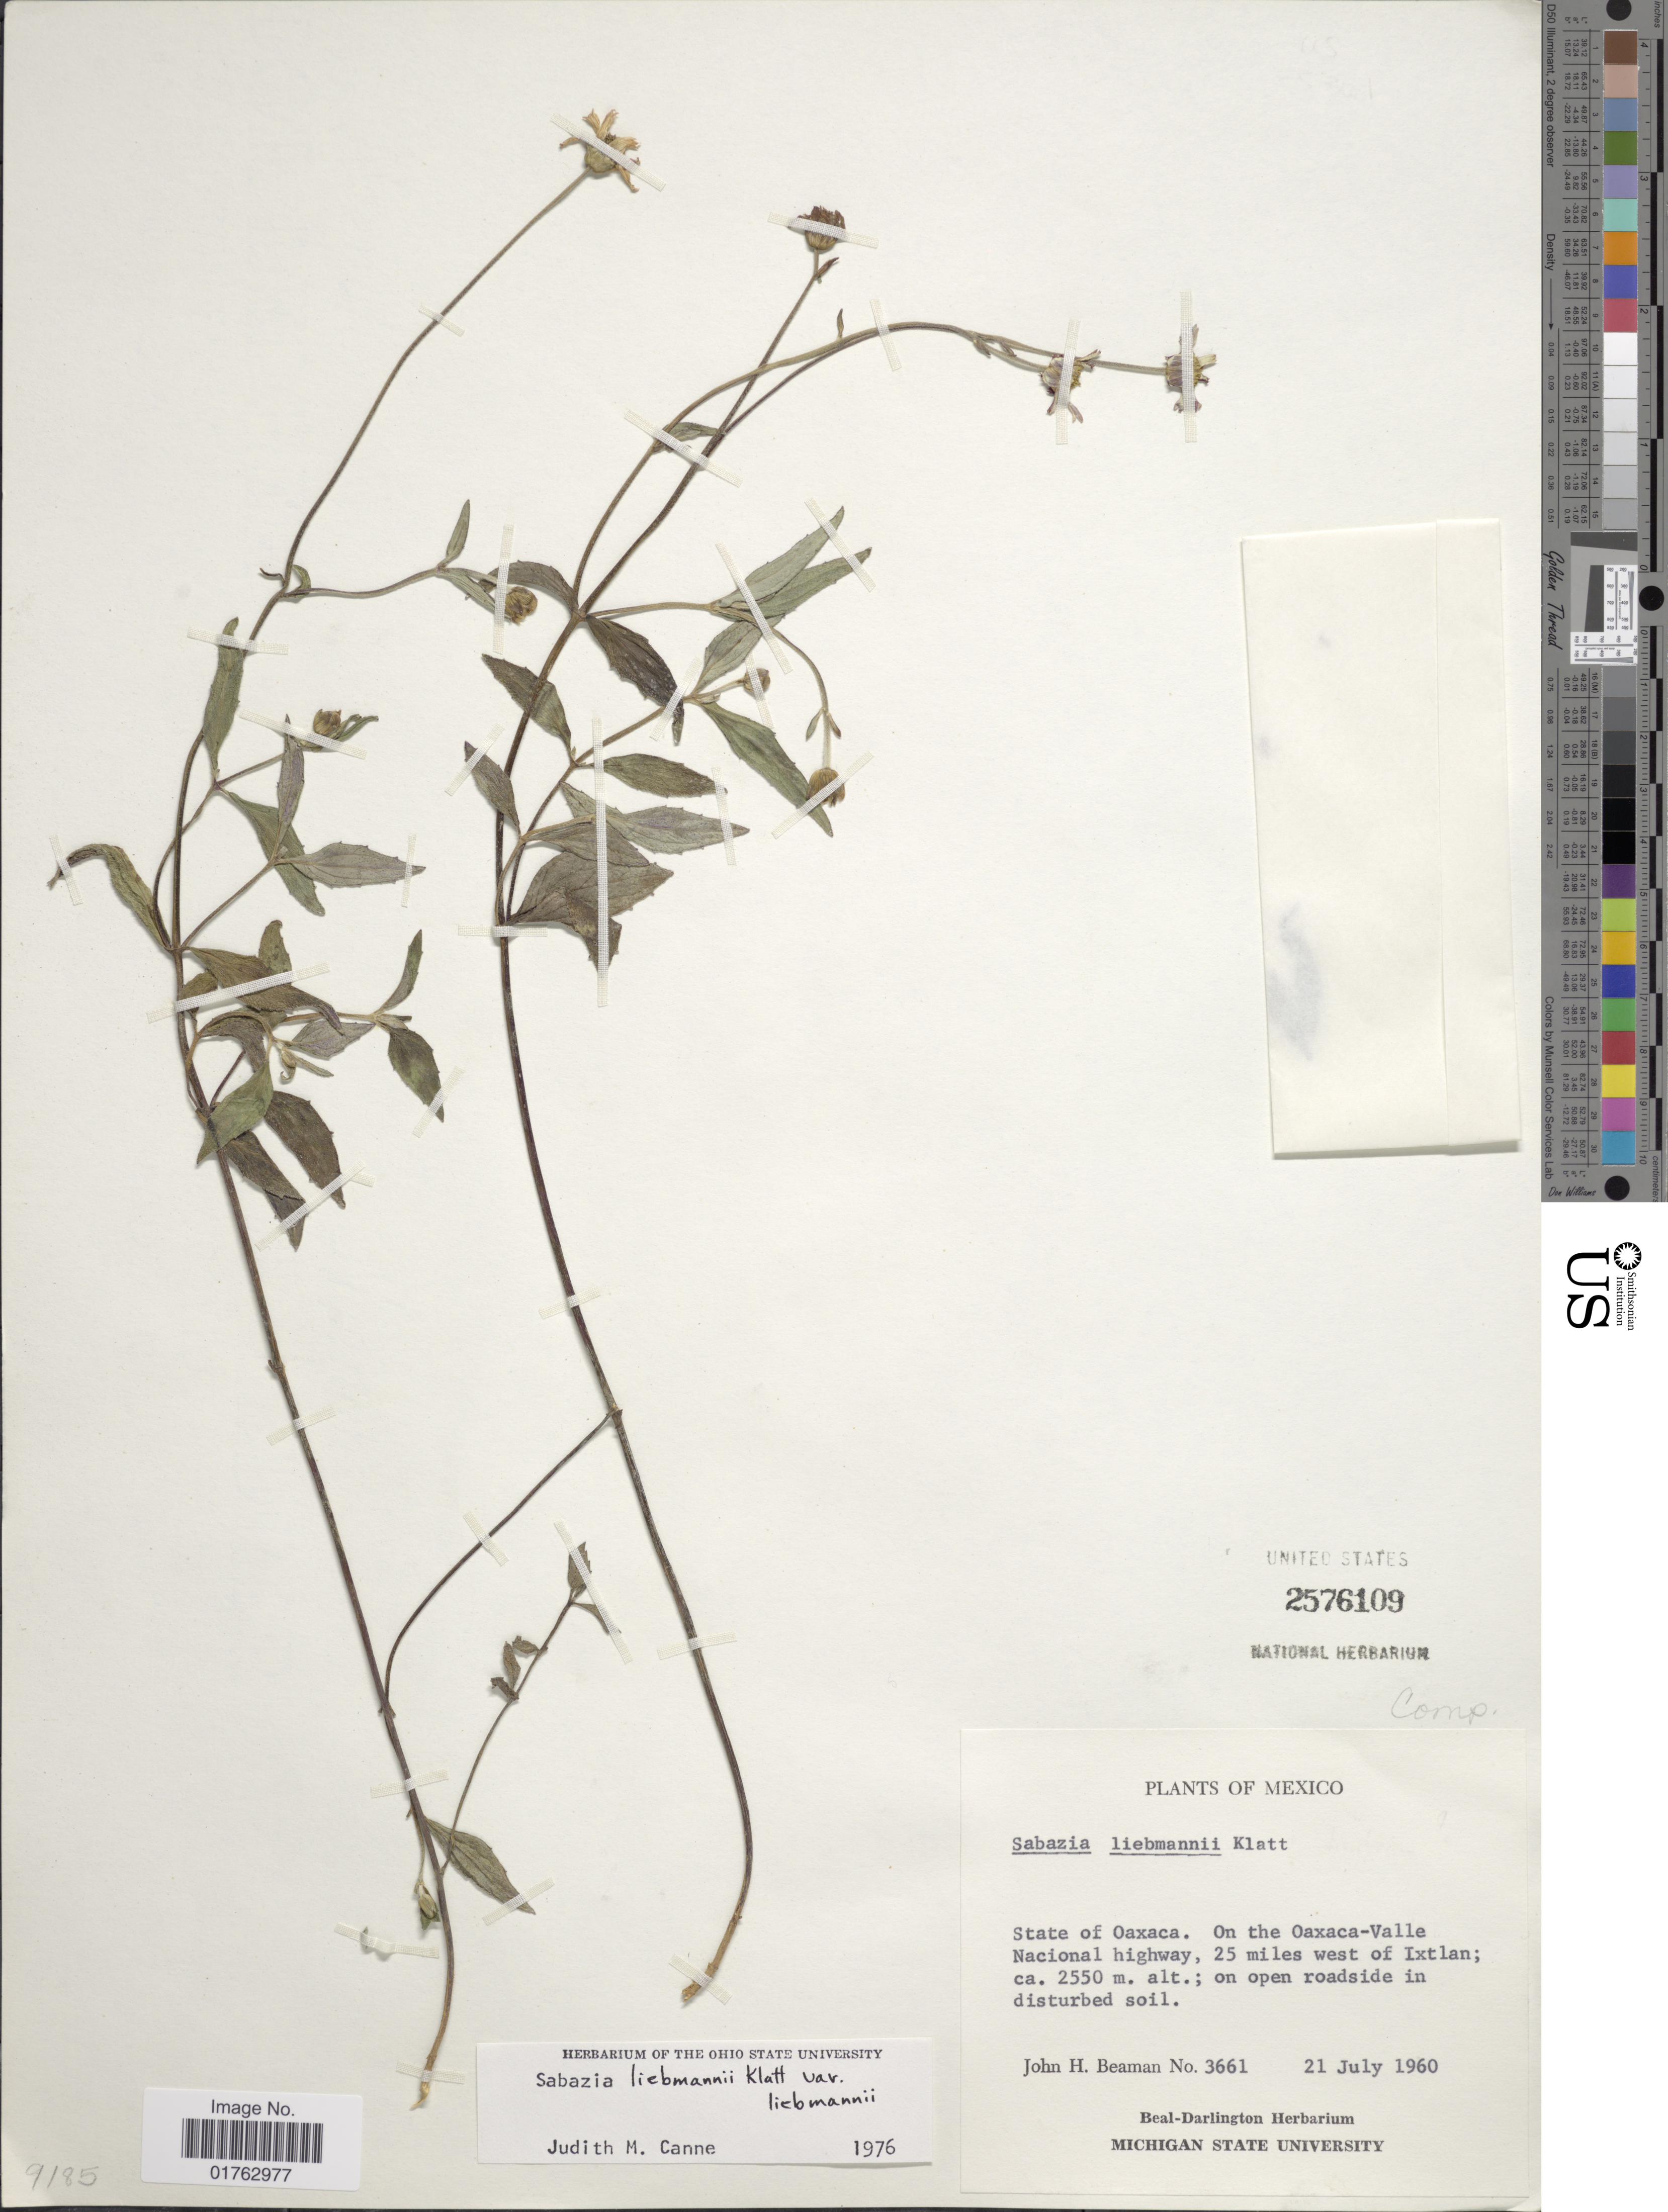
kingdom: Plantae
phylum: Tracheophyta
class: Magnoliopsida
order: Asterales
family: Asteraceae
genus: Sabazia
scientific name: Sabazia liebmannii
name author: Klatt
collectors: J. H. Beaman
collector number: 3661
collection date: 1960-07-21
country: Mexico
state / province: Oaxaca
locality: In the Oaxaca-Valle Nacional highway, 25 miles west of Ixtlan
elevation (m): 2550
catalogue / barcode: US 2576109